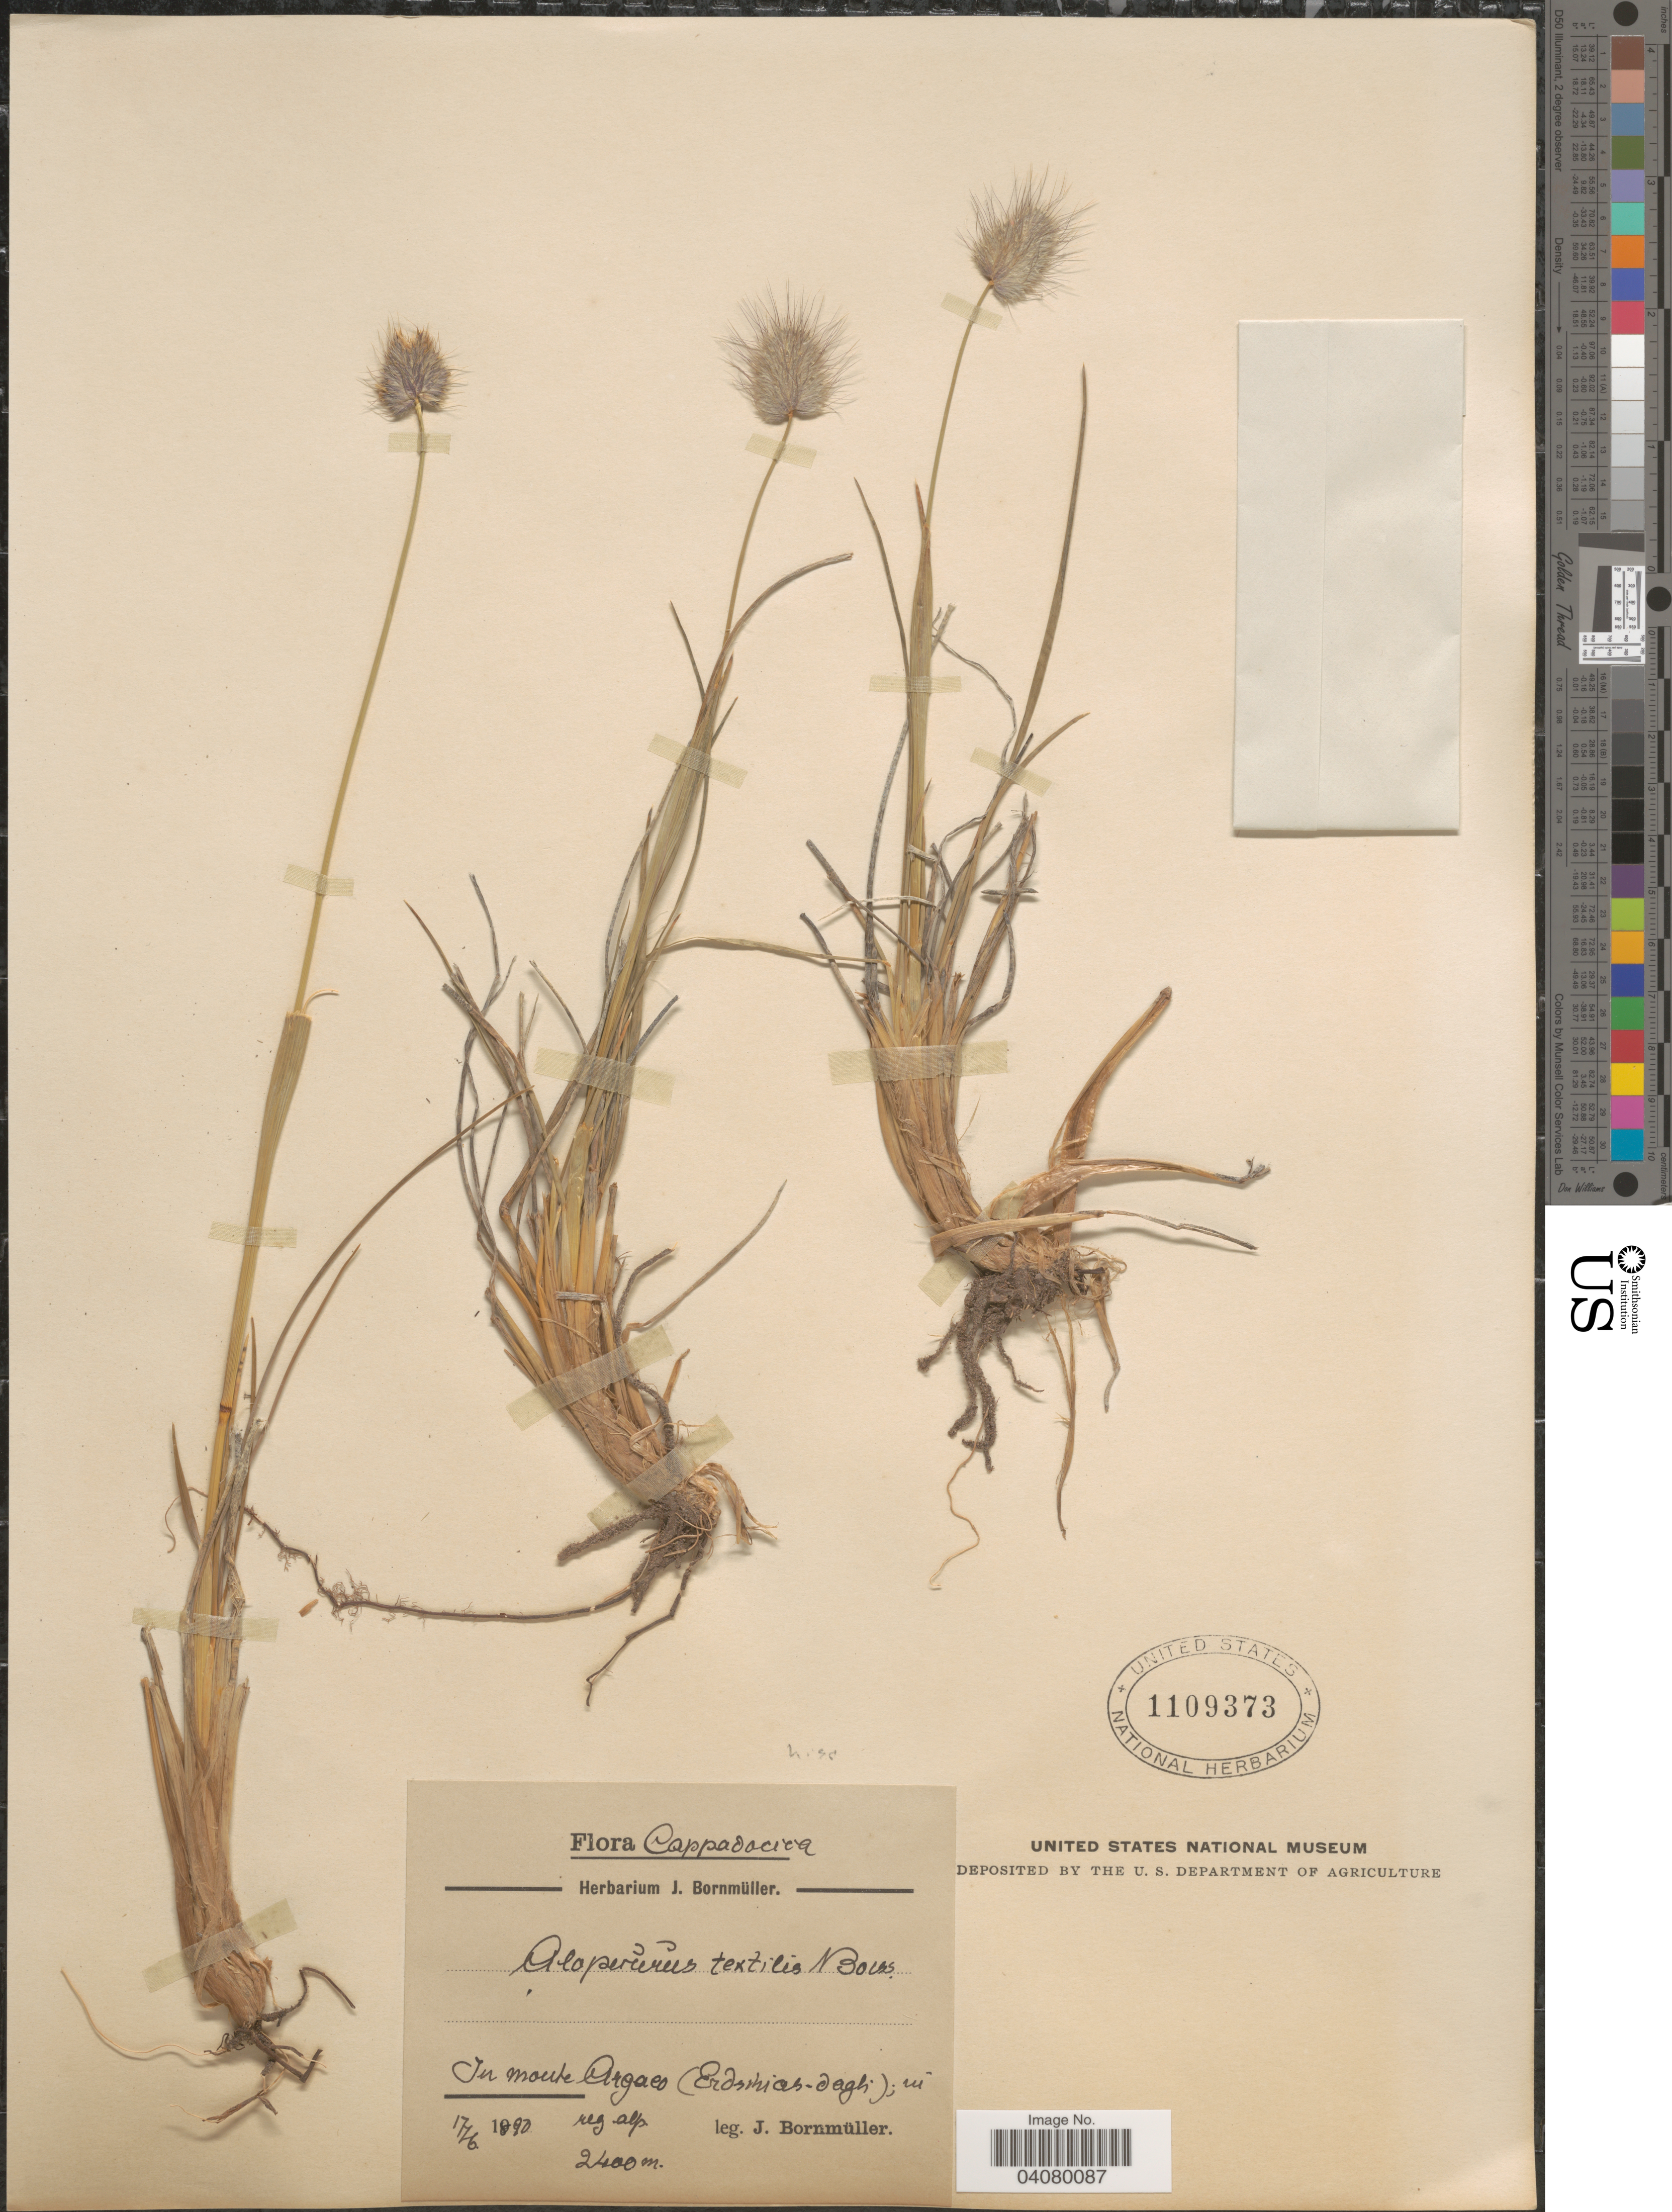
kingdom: Plantae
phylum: Tracheophyta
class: Liliopsida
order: Poales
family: Poaceae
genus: Alopecurus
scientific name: Alopecurus textilis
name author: Boiss.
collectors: J. Bornmüller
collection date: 1890-06-17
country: Turkey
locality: Cappadocira. In monte Argaes (Erdenias-dagh); in reg alp.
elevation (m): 2400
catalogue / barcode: US 1109373